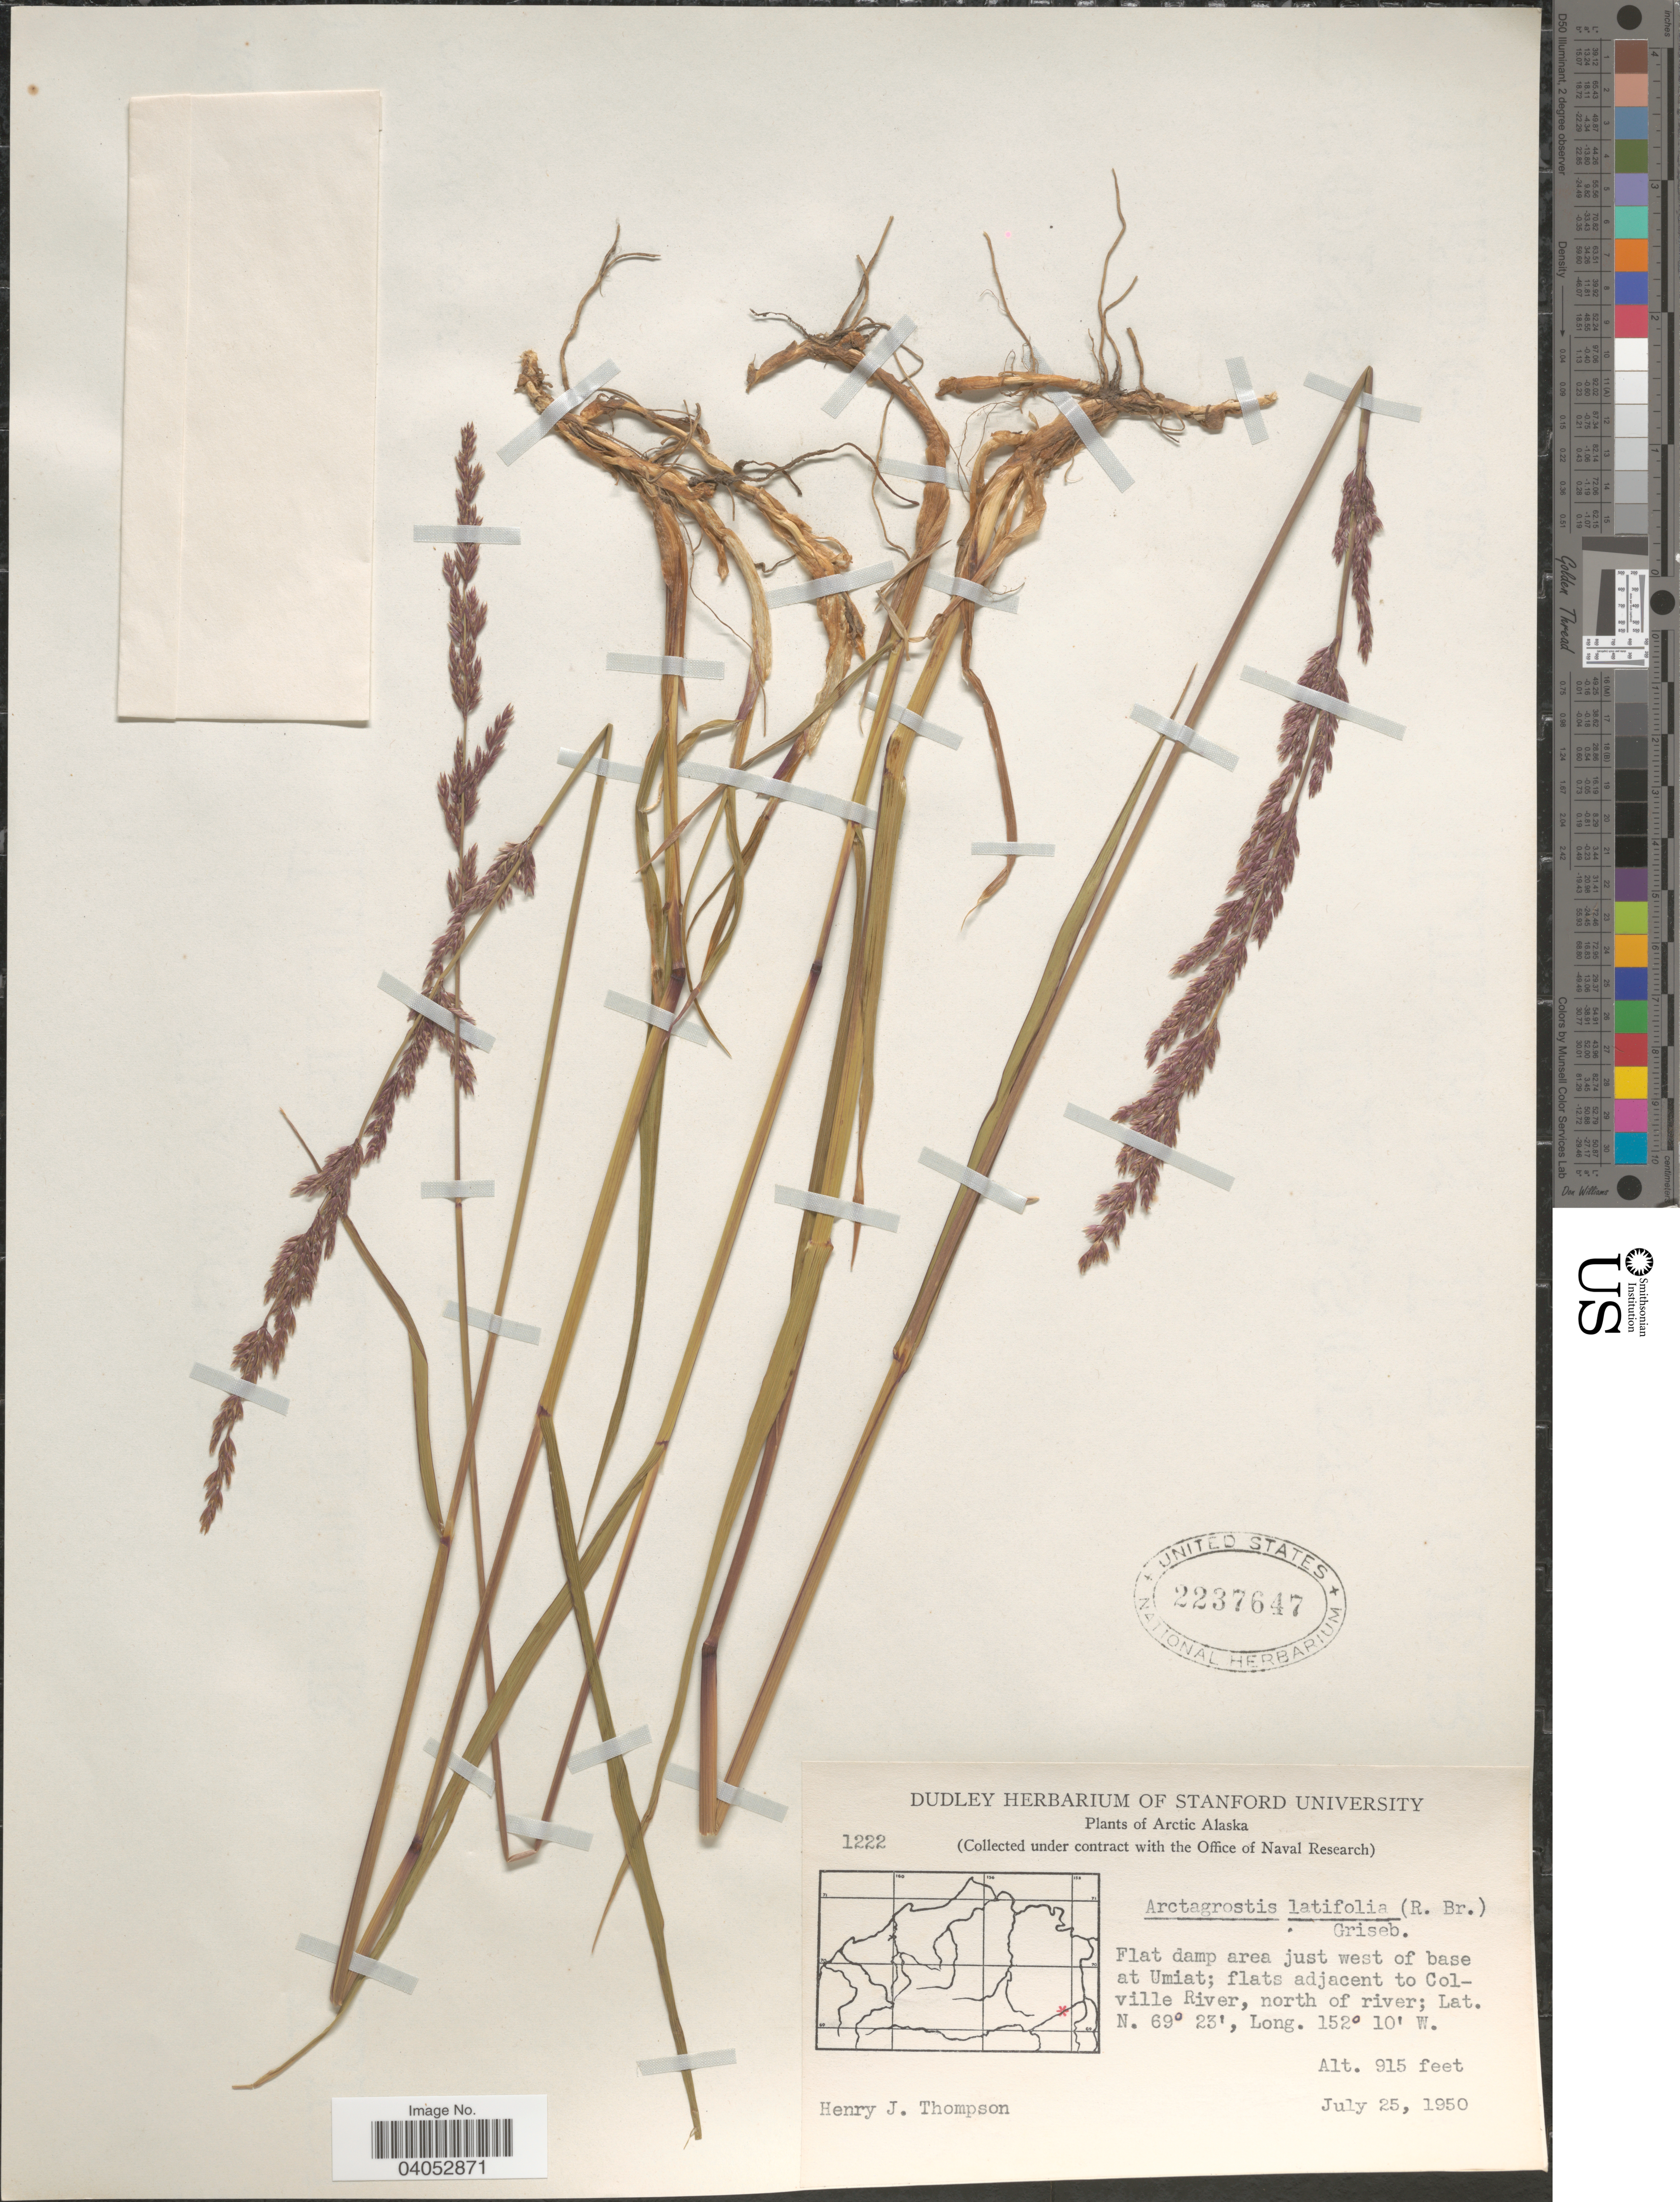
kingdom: Plantae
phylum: Tracheophyta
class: Liliopsida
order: Poales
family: Poaceae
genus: Arctagrostis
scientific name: Arctagrostis latifolia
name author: (R. Br.) Griseb.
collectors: H. J. Thompson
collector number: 1222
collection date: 1950-07-25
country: United States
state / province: Alaska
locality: Arctic Alaska. Flat damp area just west of base at Umiat; flats adjacent to Colville River, north of river.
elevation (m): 279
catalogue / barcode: US 2237647